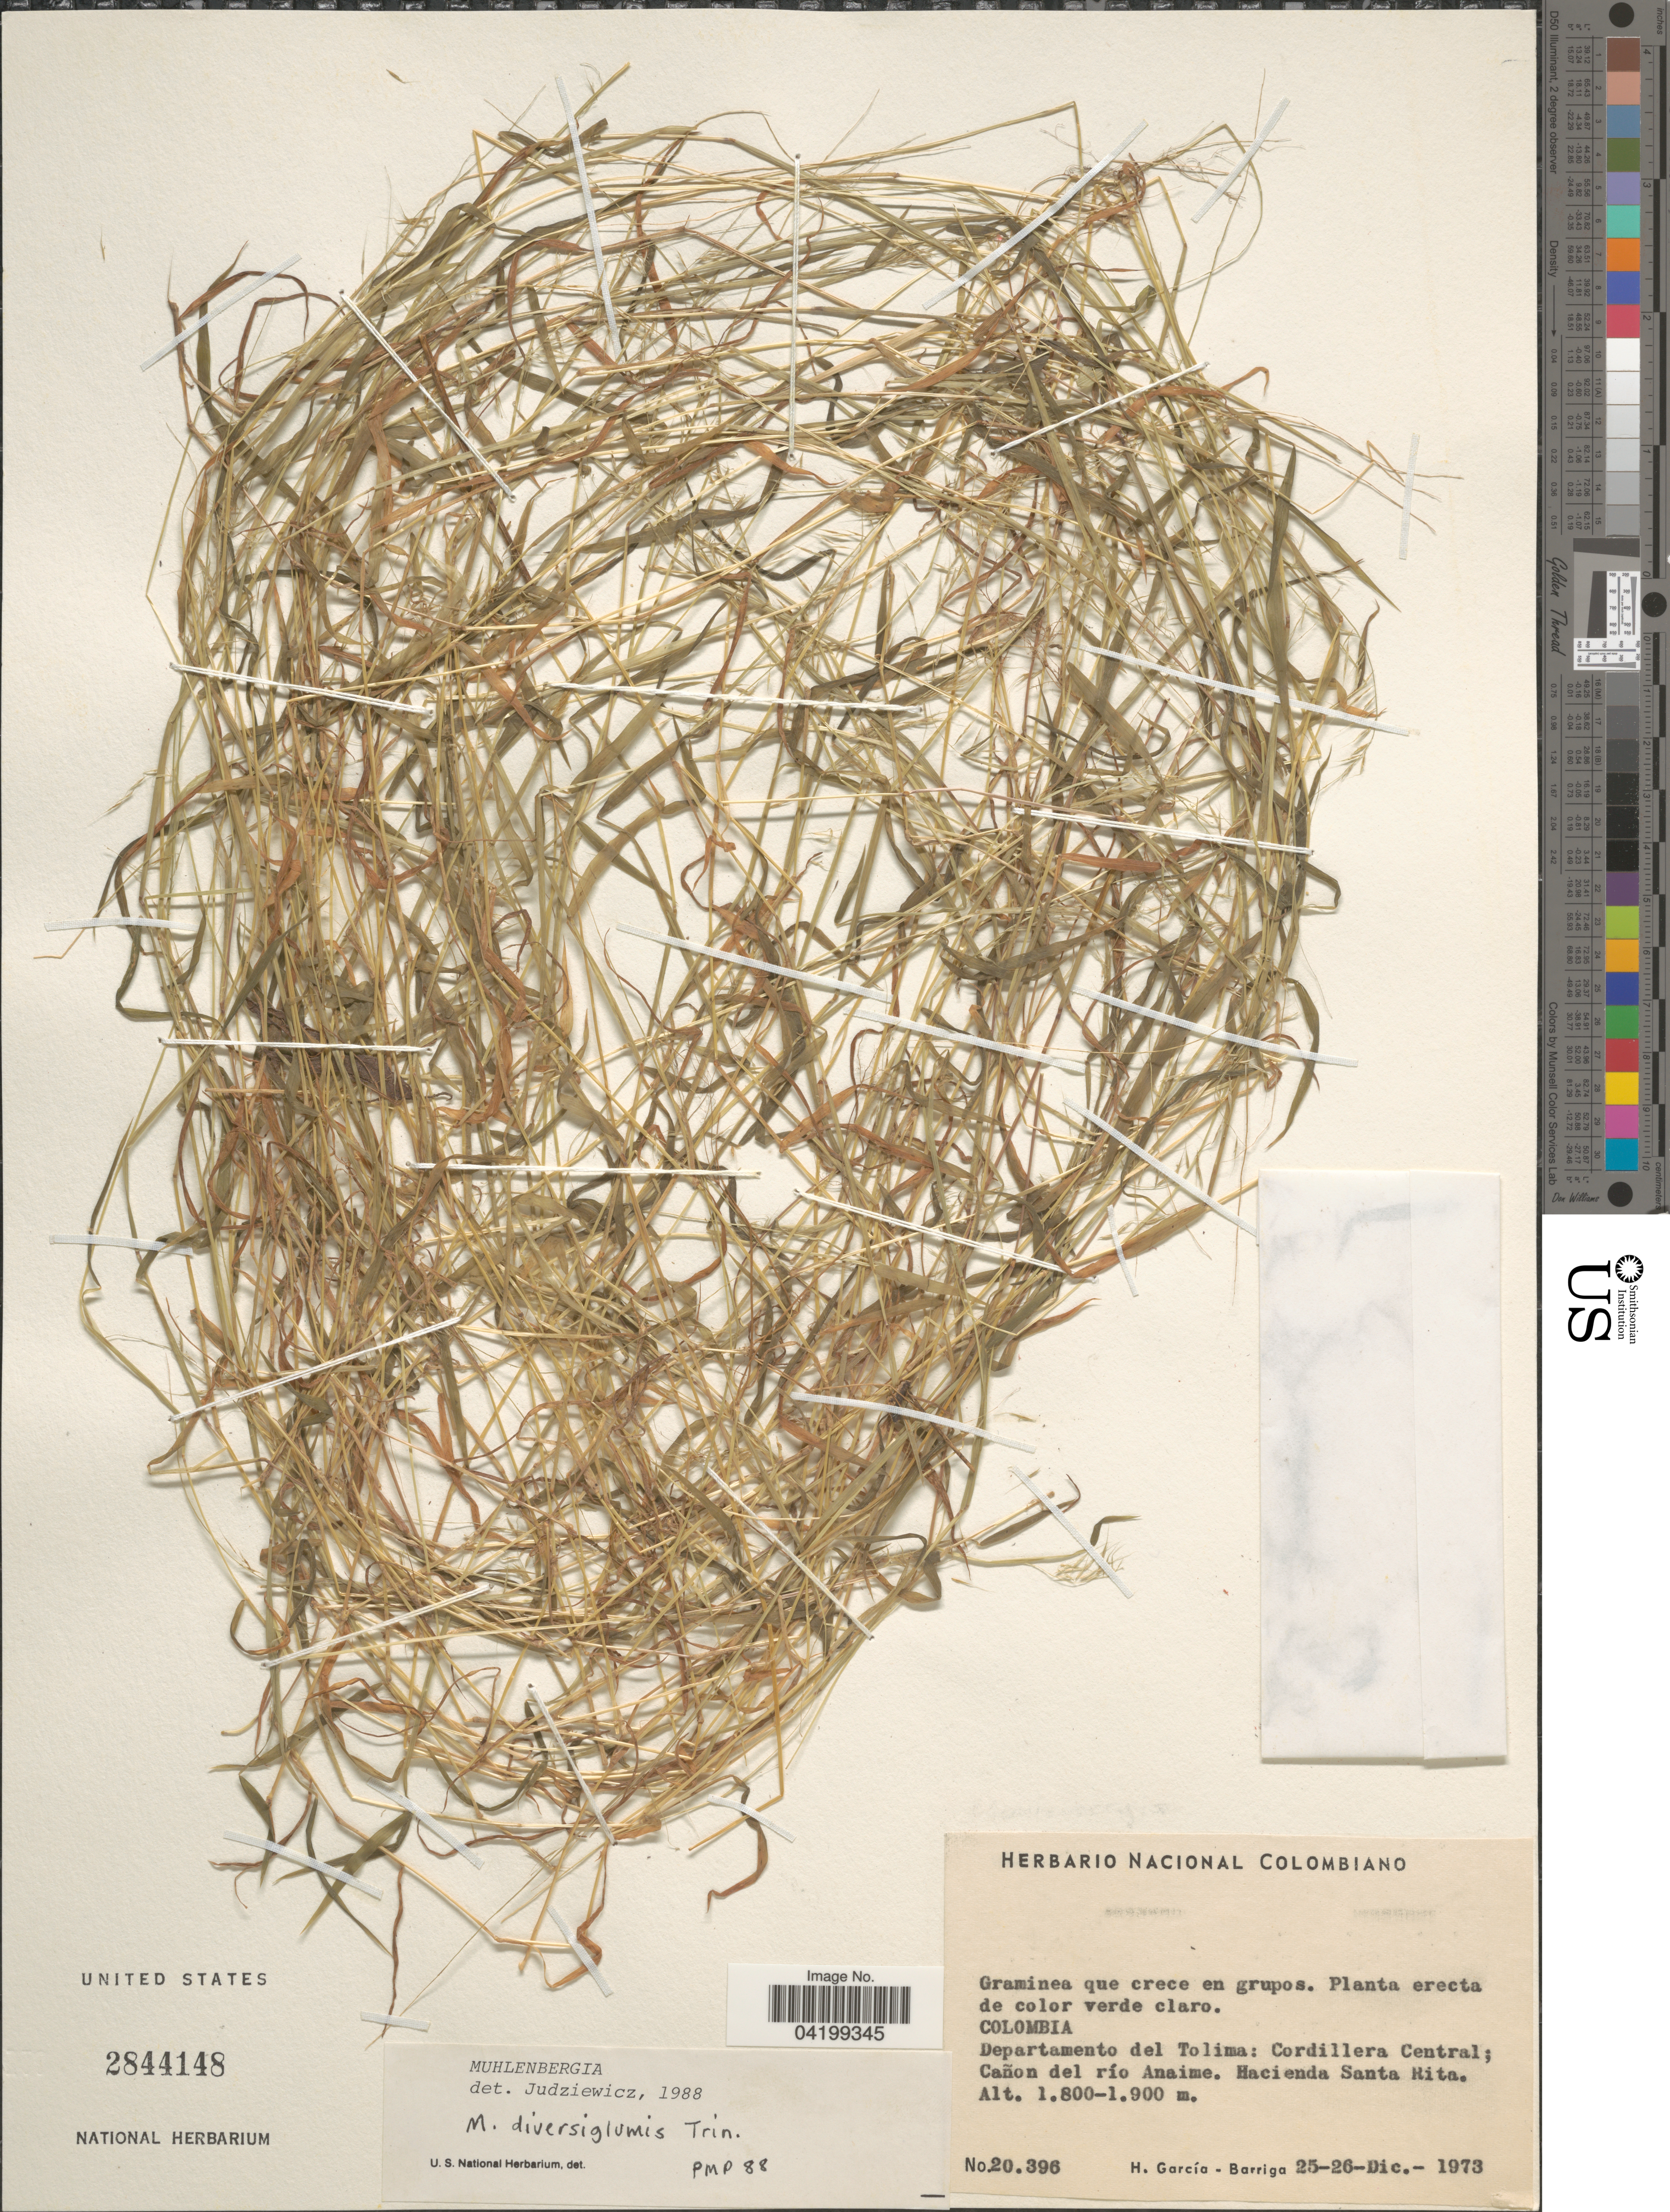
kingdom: Plantae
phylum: Tracheophyta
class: Liliopsida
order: Poales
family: Poaceae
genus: Muhlenbergia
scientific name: Muhlenbergia diversiglumis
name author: Trin.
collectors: H. García Barriga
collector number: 20396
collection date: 1973-12-25/1973-12-26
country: Colombia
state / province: Tolima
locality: Departamento del Tolima: Cordillera Central; Cañon del río Anaime. Hacienda Santa Rita.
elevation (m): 1800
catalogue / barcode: US 2844148